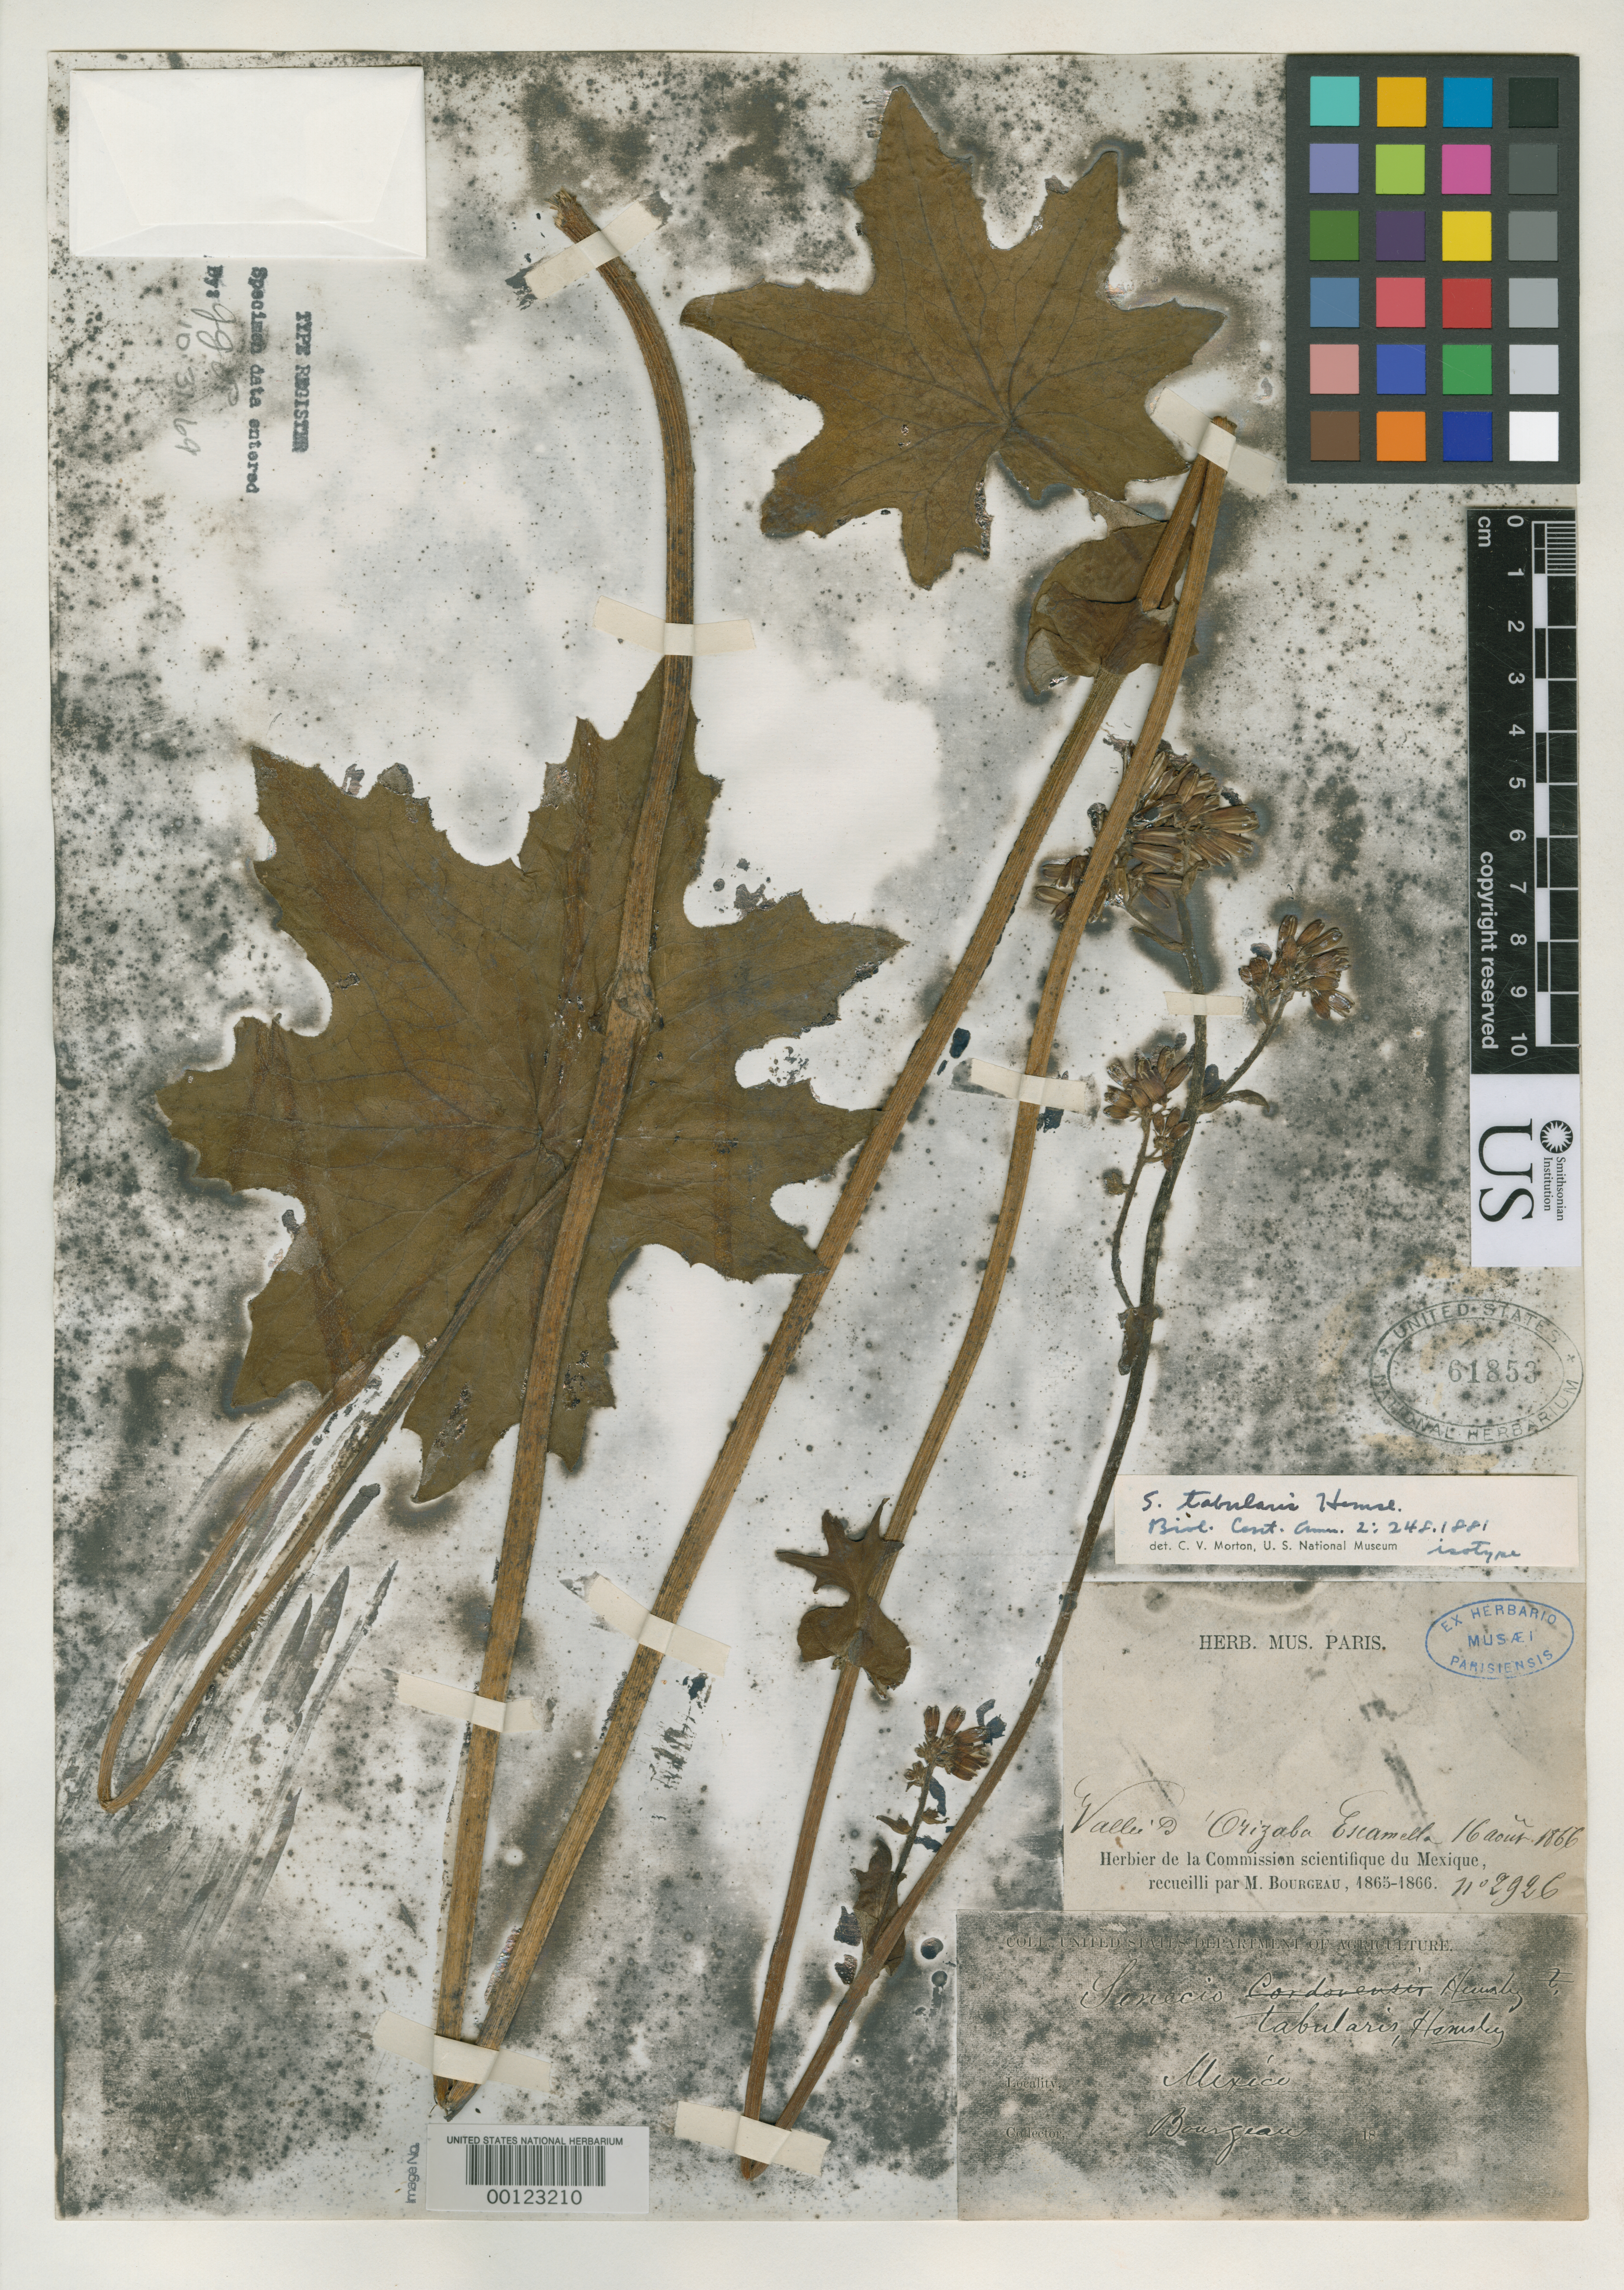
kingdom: Plantae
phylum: Tracheophyta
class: Magnoliopsida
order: Asterales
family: Asteraceae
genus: Senecio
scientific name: Senecio tabularis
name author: Hemsl.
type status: Isotype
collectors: E. Bourgeau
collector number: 2926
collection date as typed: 16 Aug 1866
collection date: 1866-08-16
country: Mexico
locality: Vallee d'Orizaba Escamella.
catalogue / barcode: US 61853